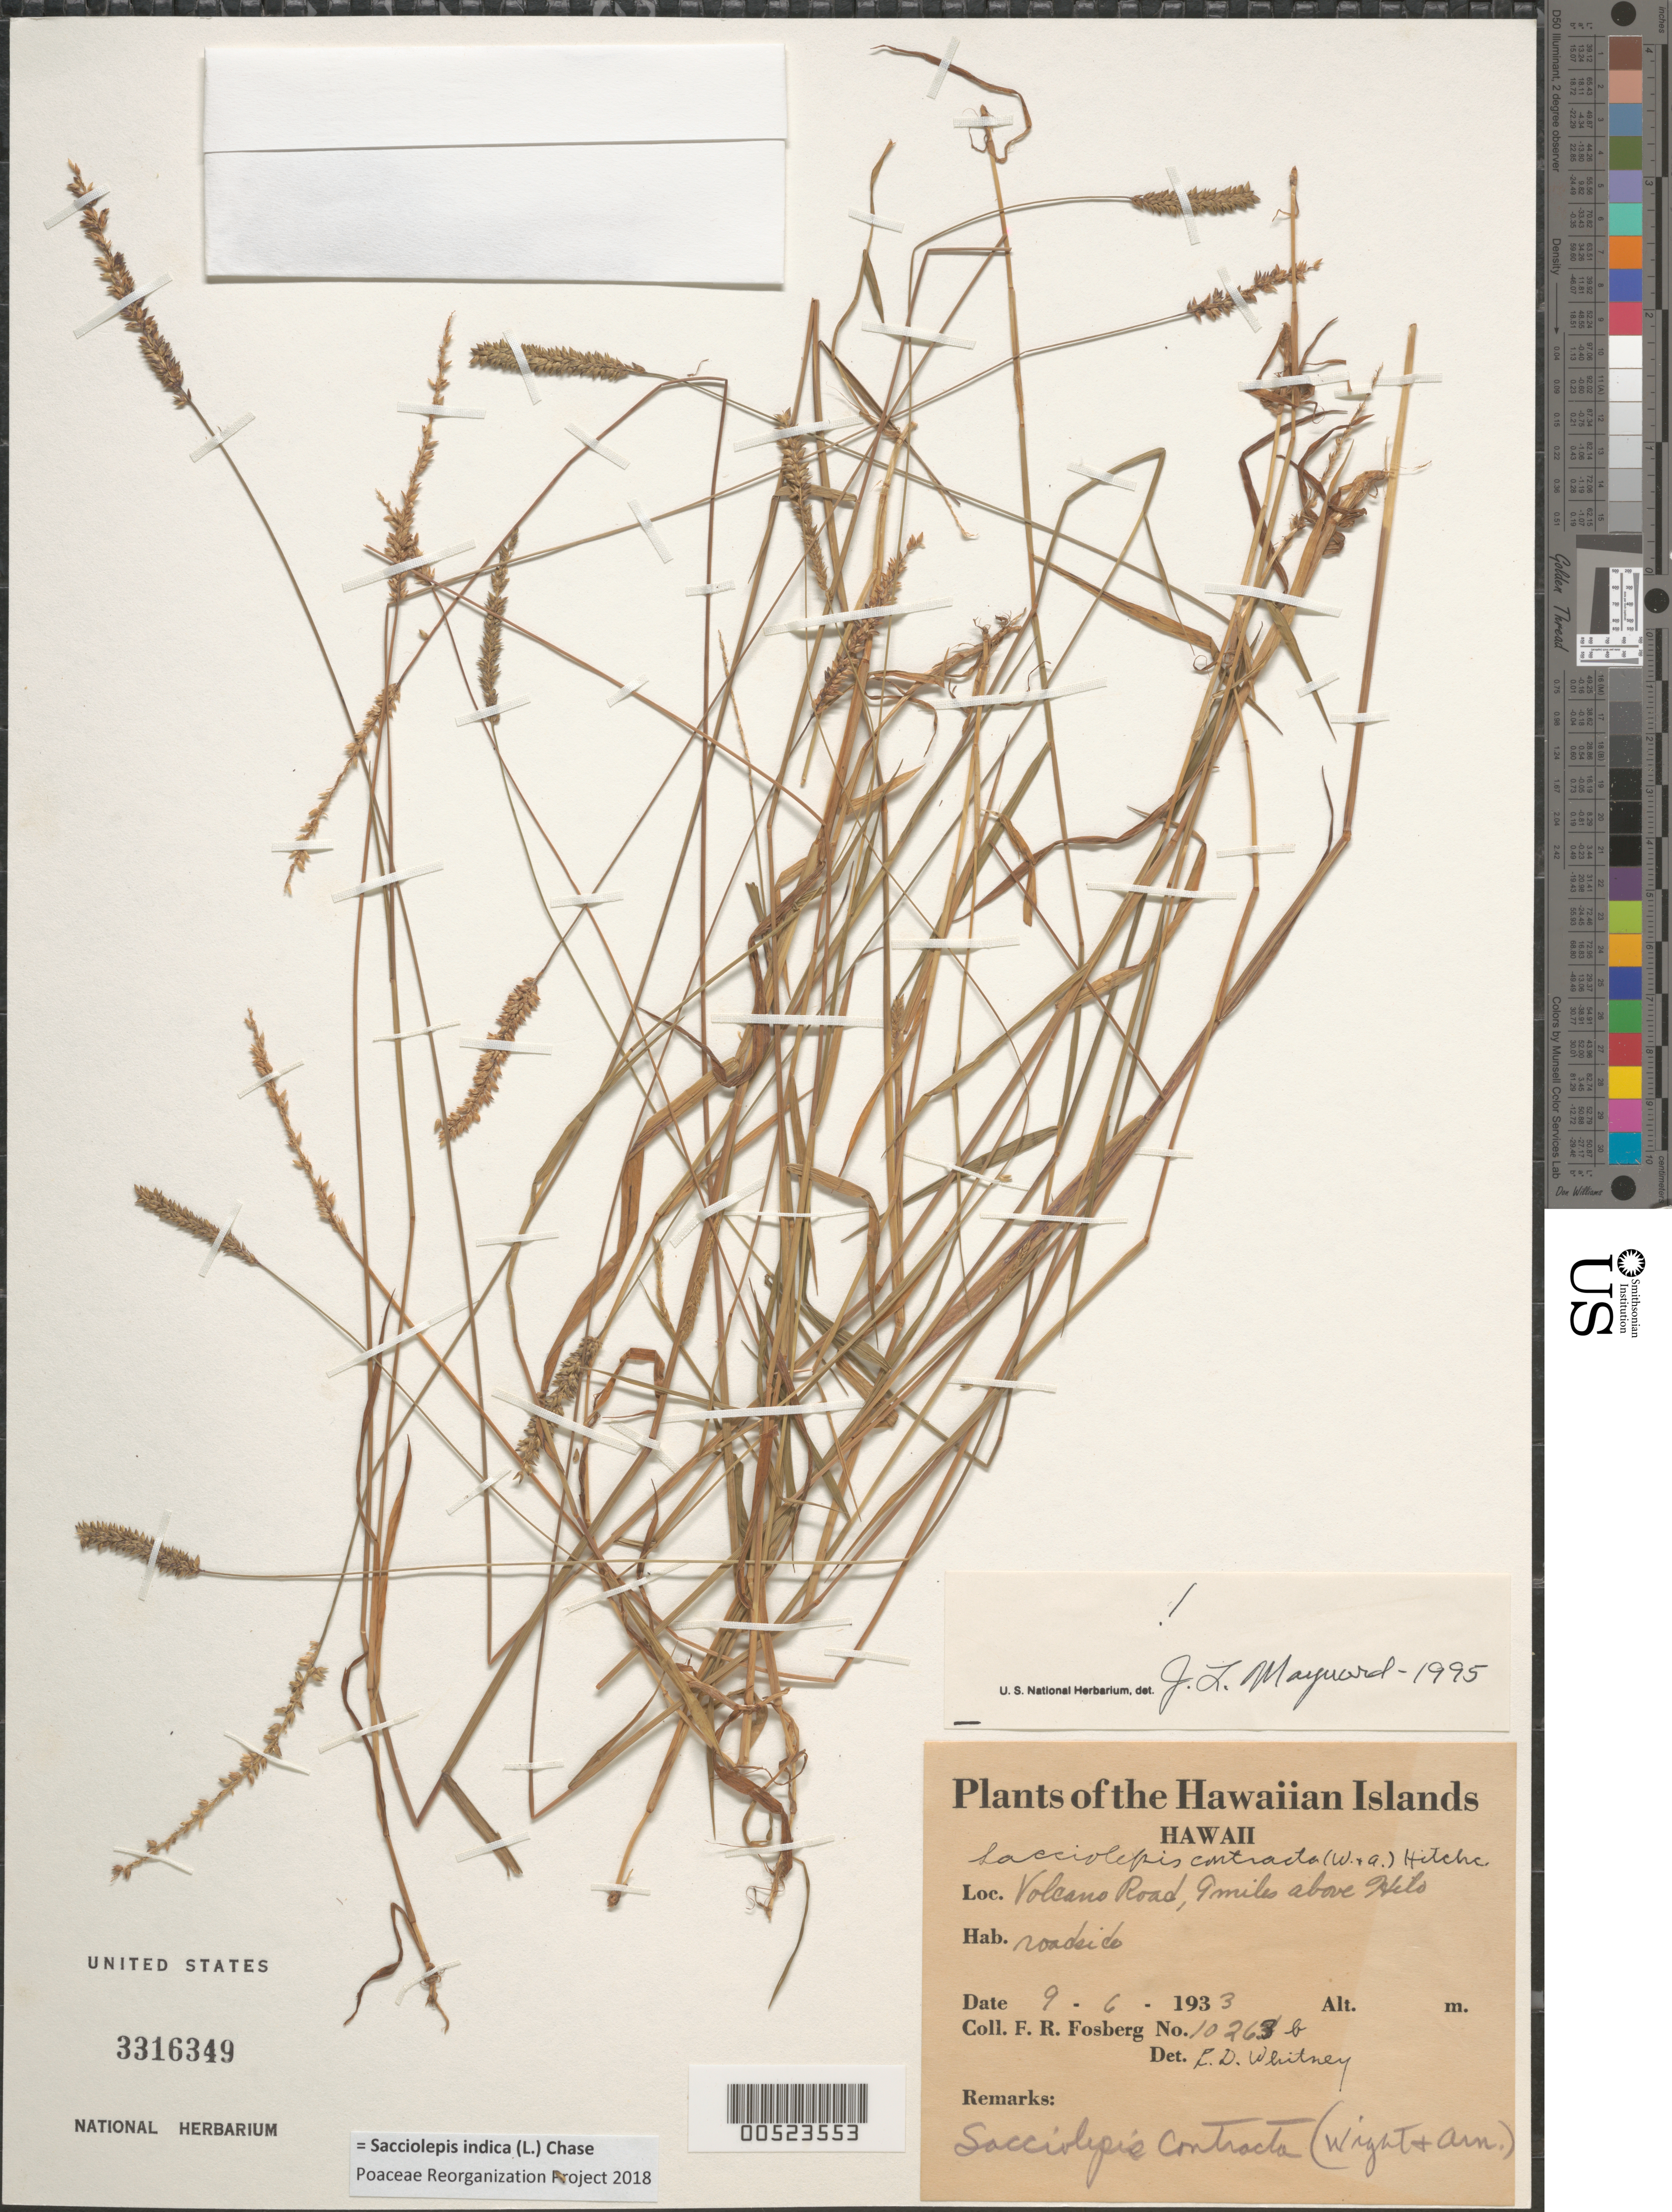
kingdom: Plantae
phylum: Tracheophyta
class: Liliopsida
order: Poales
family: Poaceae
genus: Sacciolepis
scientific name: Sacciolepis indica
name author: (L.) Chase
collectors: F. R. Fosberg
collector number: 10263b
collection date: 1933-09-06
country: United States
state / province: Hawaii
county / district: Hawaii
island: Hawaii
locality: Volcano Rd, 9 mi above Hilo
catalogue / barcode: US 3316349